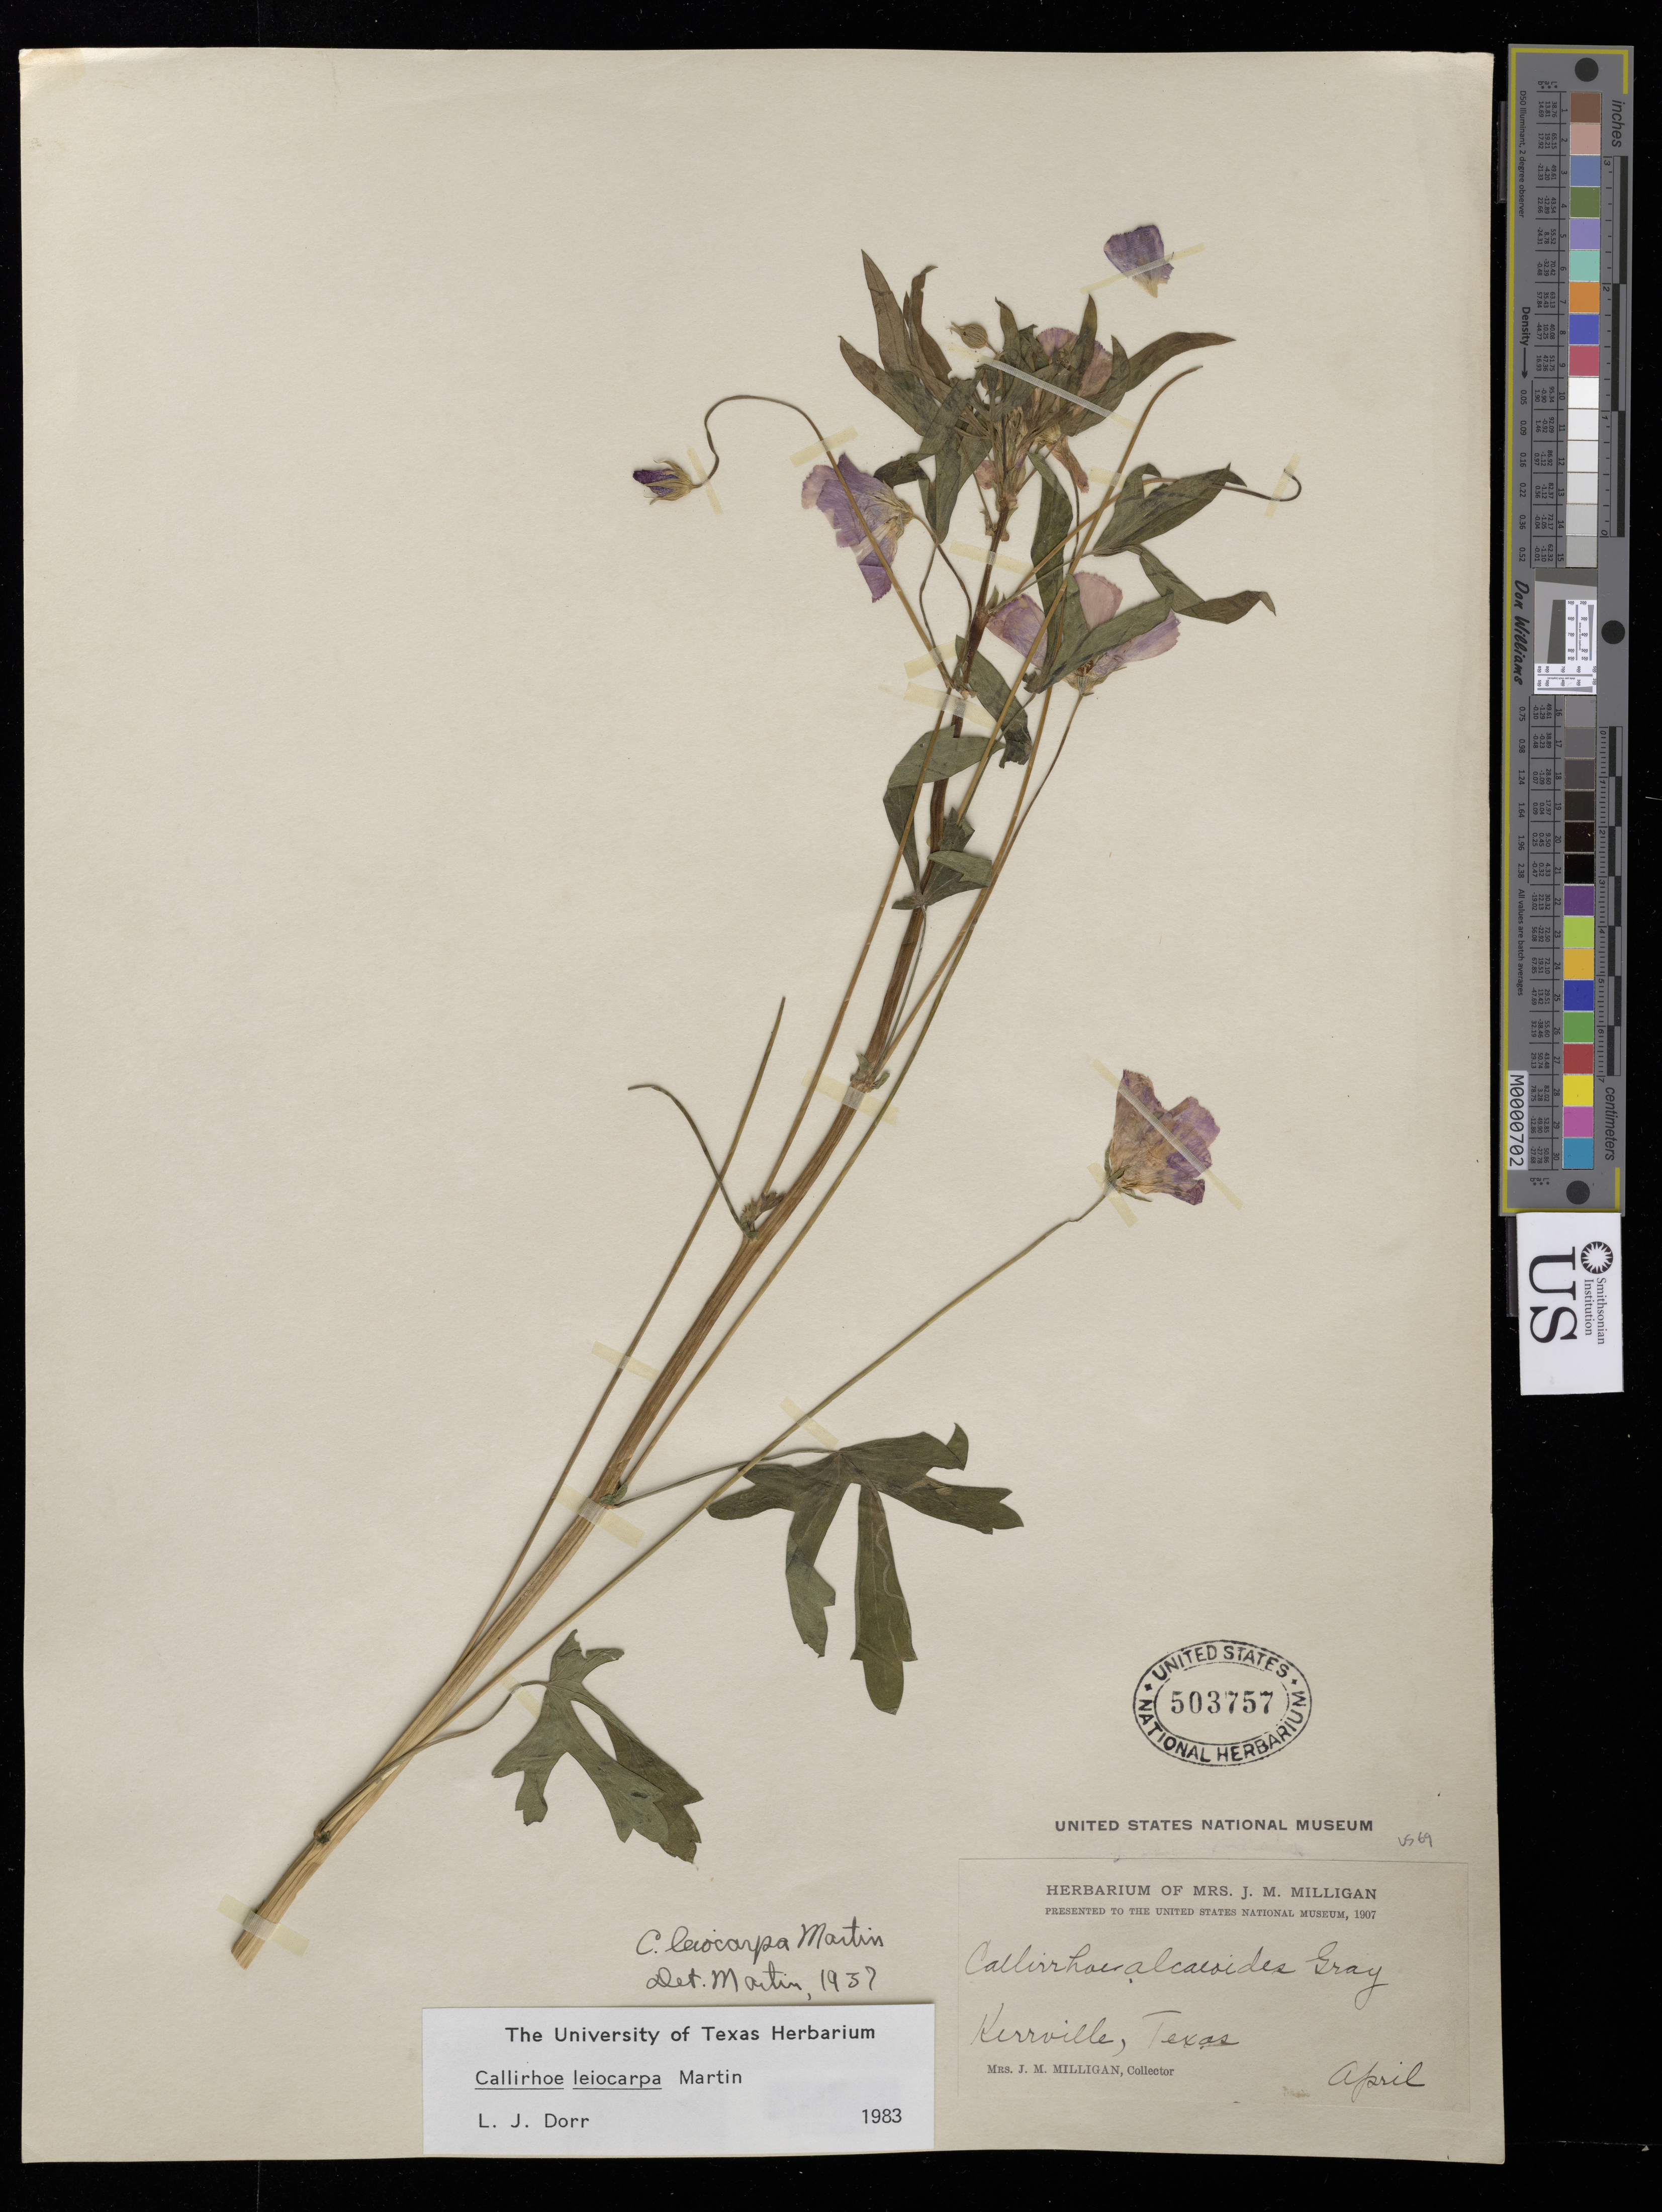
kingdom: Plantae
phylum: Tracheophyta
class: Magnoliopsida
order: Malvales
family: Malvaceae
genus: Callirhoe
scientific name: Callirhoe leiocarpa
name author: R.F. Martin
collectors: J. M. Milligan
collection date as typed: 1855 - 1911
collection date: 1855/1911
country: United States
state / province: Texas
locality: Kerrville.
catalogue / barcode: US 503757